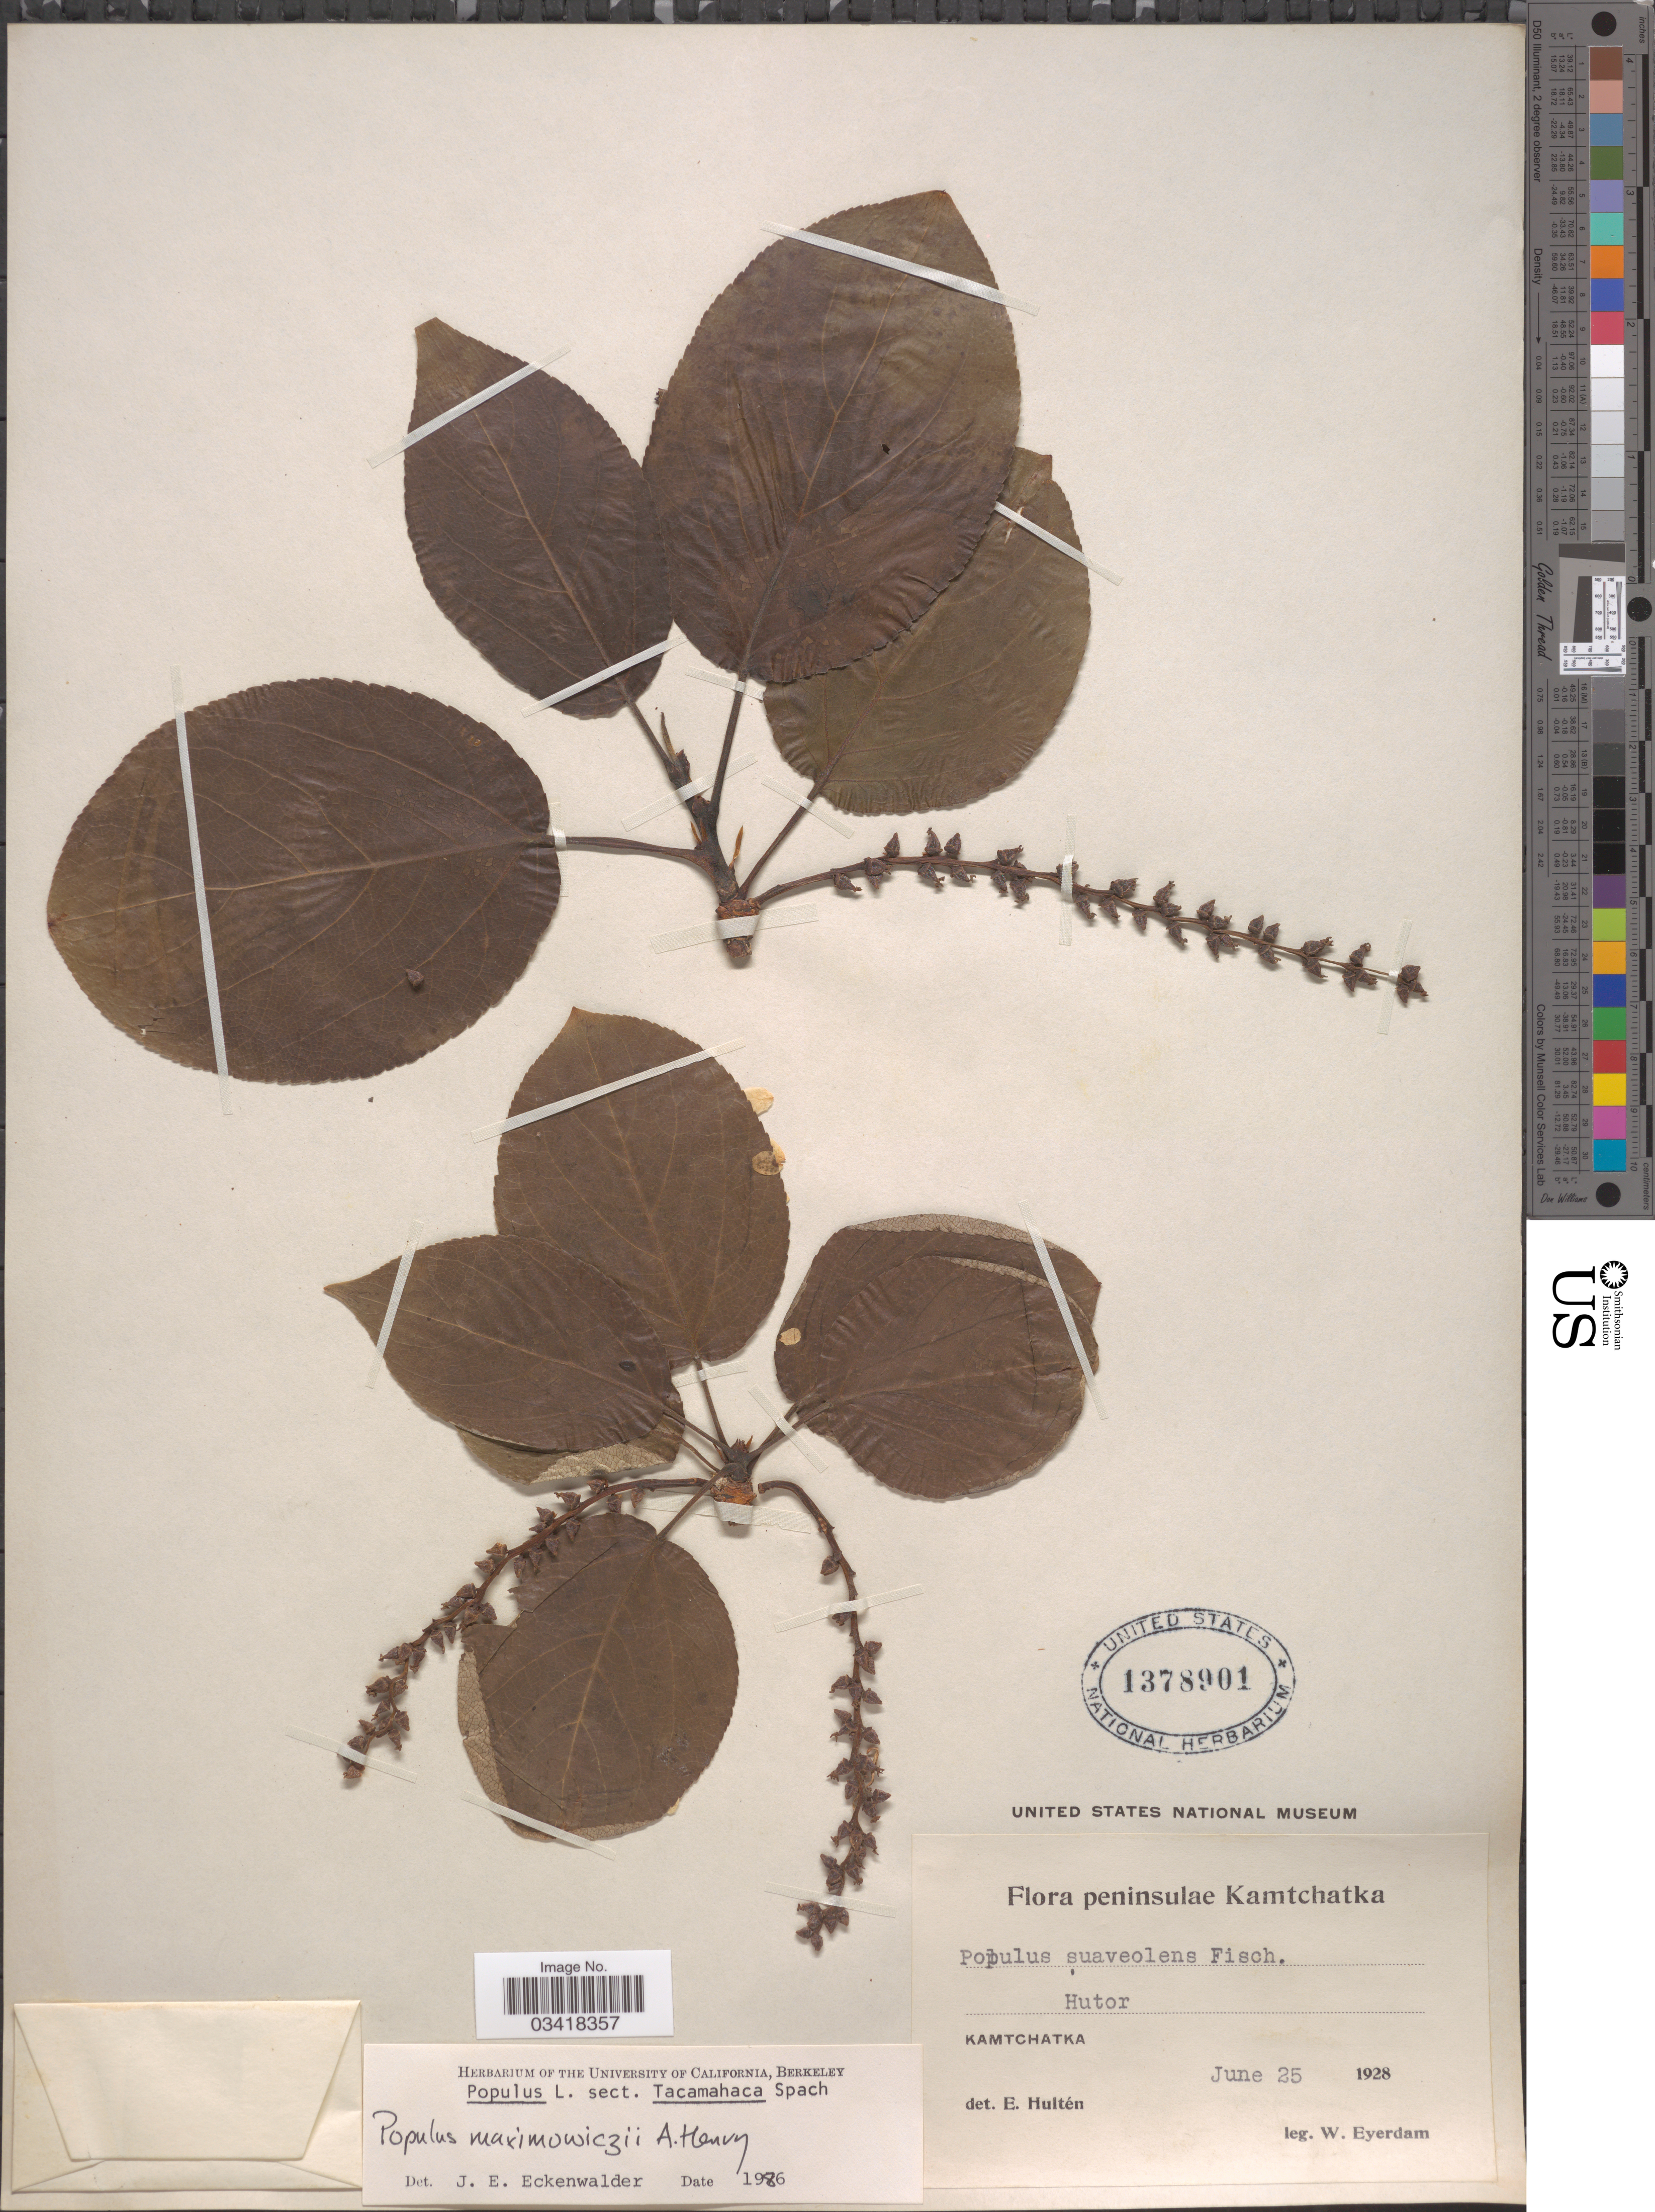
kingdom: Plantae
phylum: Tracheophyta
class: Magnoliopsida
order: Malpighiales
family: Salicaceae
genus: Populus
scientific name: Populus maximowiczii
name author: A. Henry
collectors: W. J. Eyerdam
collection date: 1928-06-25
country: Russian Federation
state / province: Kamchatka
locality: Peninsulae Kamtchatka. Hutor.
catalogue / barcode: US 1378901